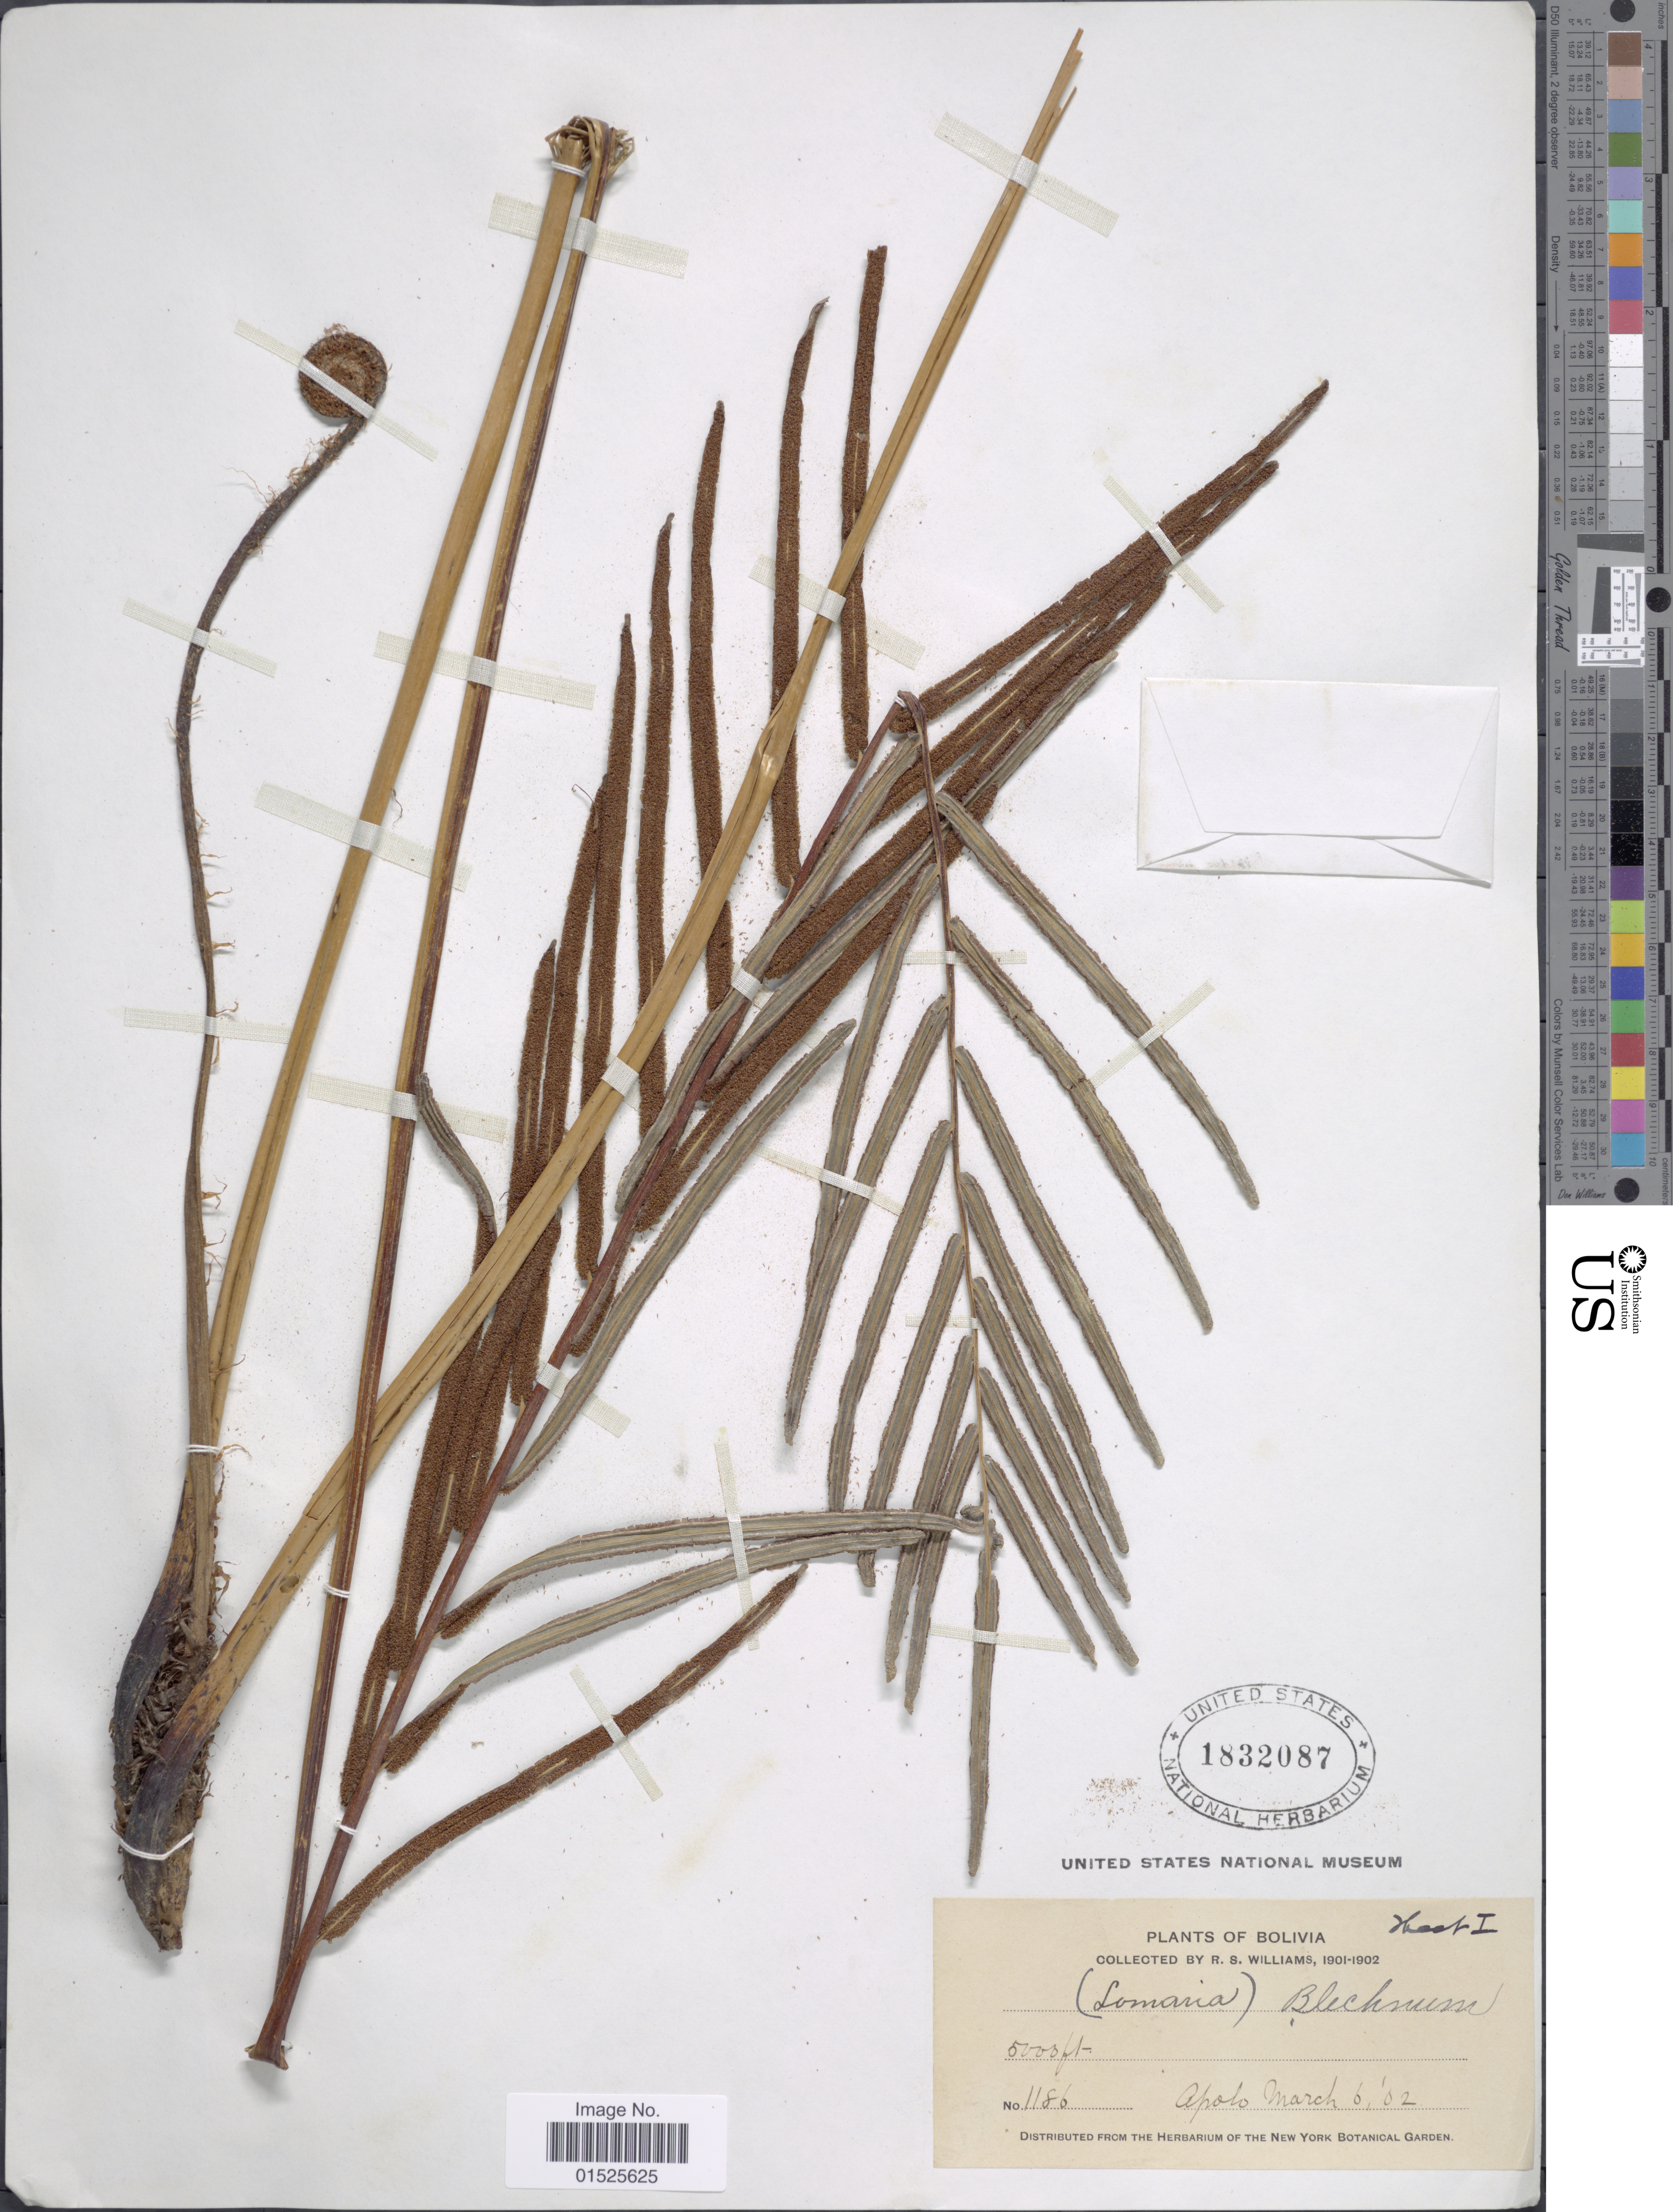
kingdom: Plantae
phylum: Tracheophyta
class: Polypodiopsida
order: Polypodiales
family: Blechnaceae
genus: Blechnum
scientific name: Blechnum cordatum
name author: (Desv.) Hieron.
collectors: R. S. Williams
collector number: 1186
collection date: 1902-03-06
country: Bolivia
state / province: La Paz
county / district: Franz Tamayo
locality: Apolo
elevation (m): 1524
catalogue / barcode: US 1832087